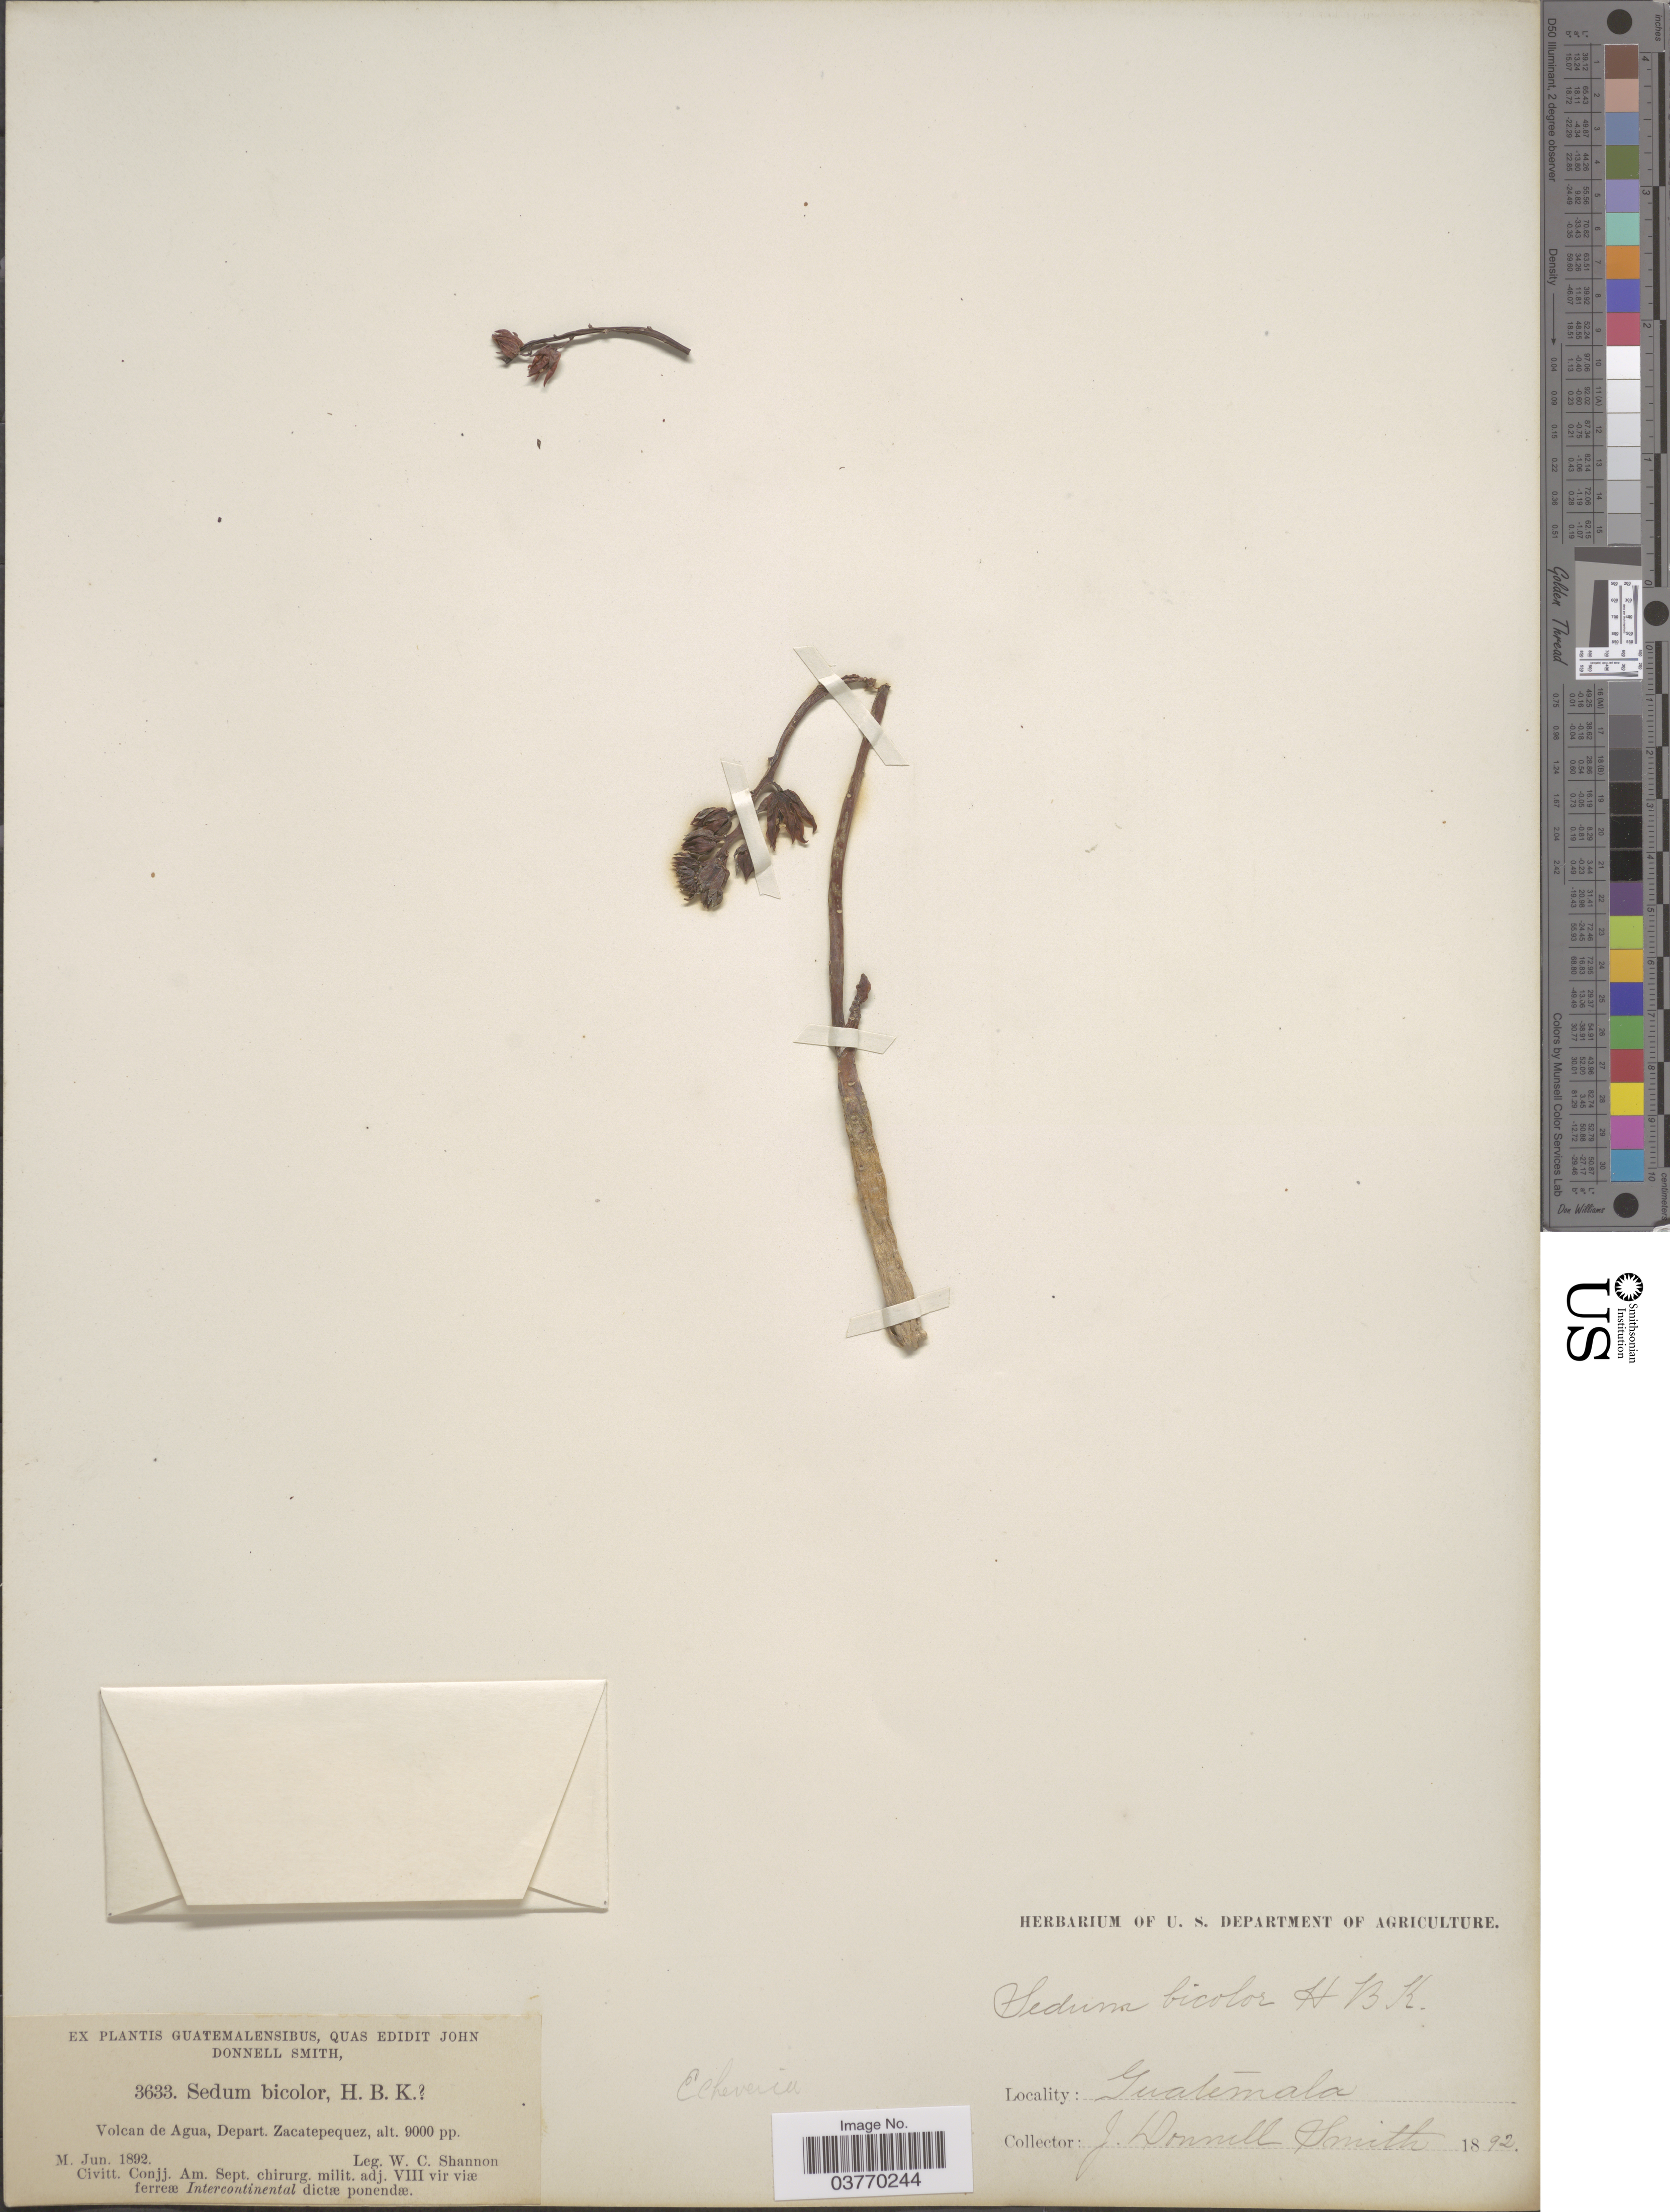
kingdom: Plantae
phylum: Tracheophyta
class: Magnoliopsida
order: Saxifragales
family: Crassulaceae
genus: Echeveria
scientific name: Echeveria guatemalensis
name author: Rose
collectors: W. C. Shannon & J. Donnell Smith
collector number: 3633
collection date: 1892-06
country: Guatemala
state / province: Sacatepequez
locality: Volcan de Agua. Depart. Zacatepequez.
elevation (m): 2743